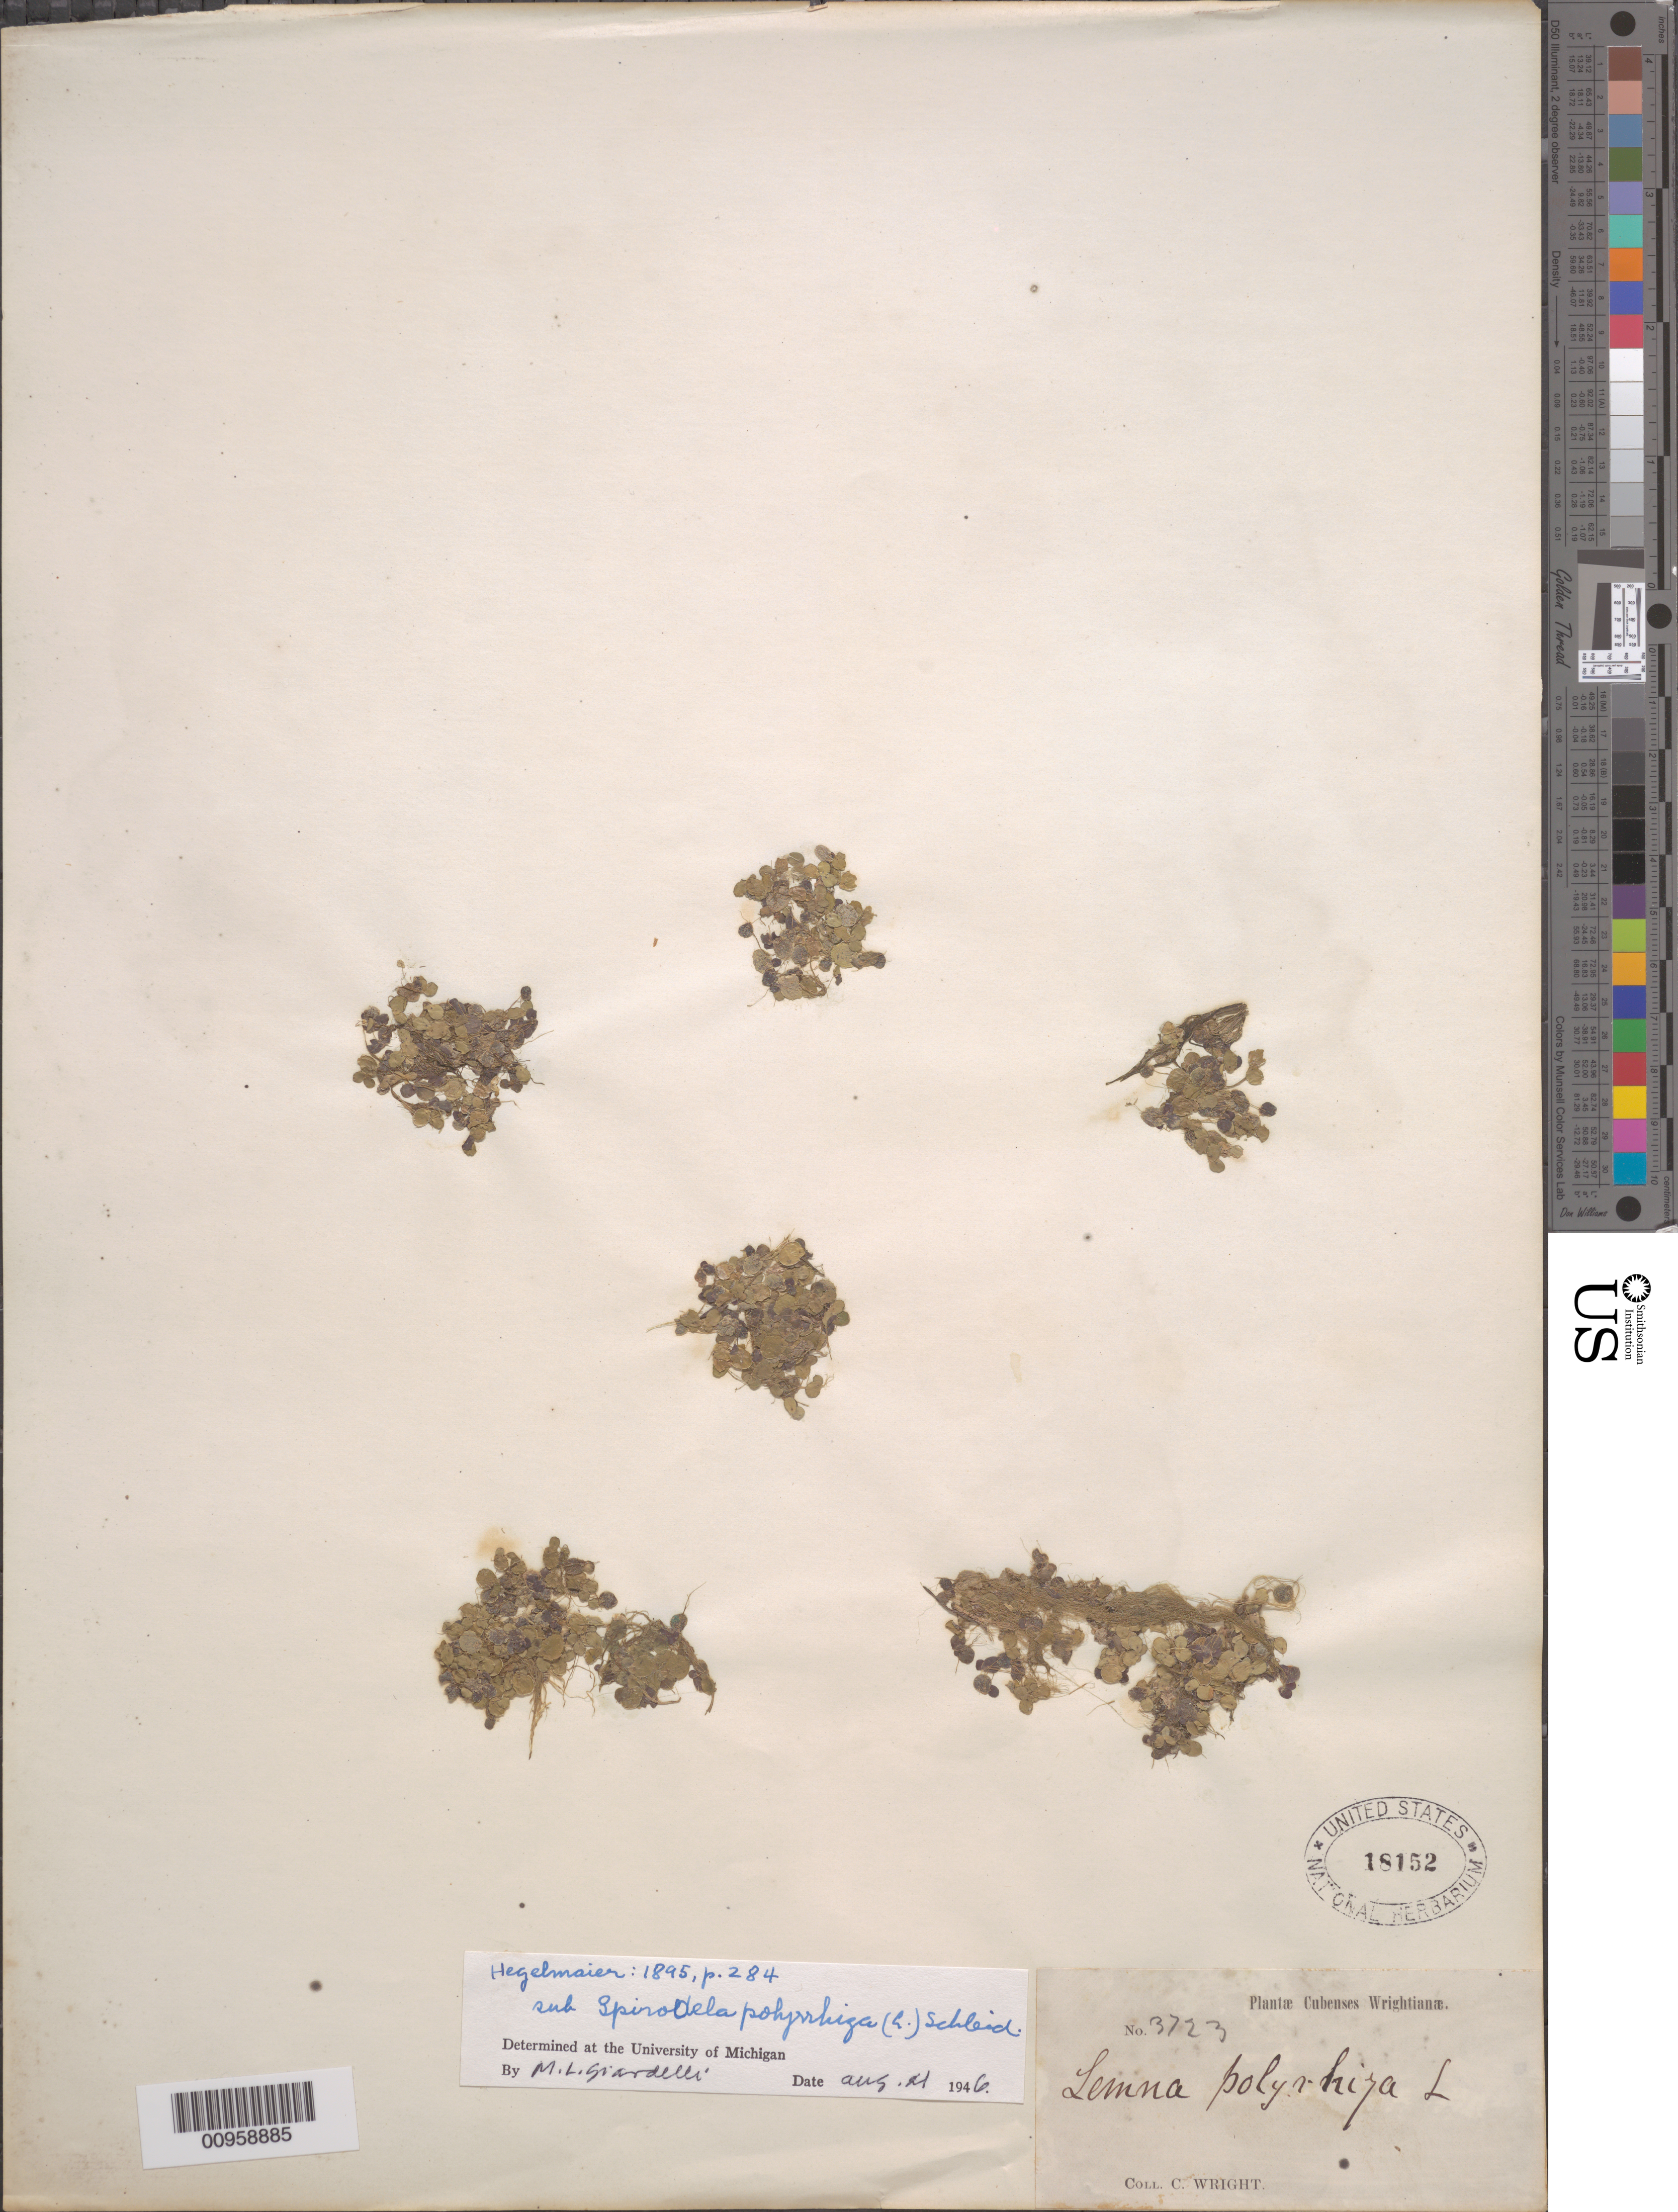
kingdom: Plantae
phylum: Tracheophyta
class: Liliopsida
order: Alismatales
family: Araceae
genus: Spirodela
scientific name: Spirodela polyrrhiza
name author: (L.) Schleid.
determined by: Giardelli-Bracco, M. L.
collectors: C. Wright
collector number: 3723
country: Cuba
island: Cuba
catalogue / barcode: US 18152